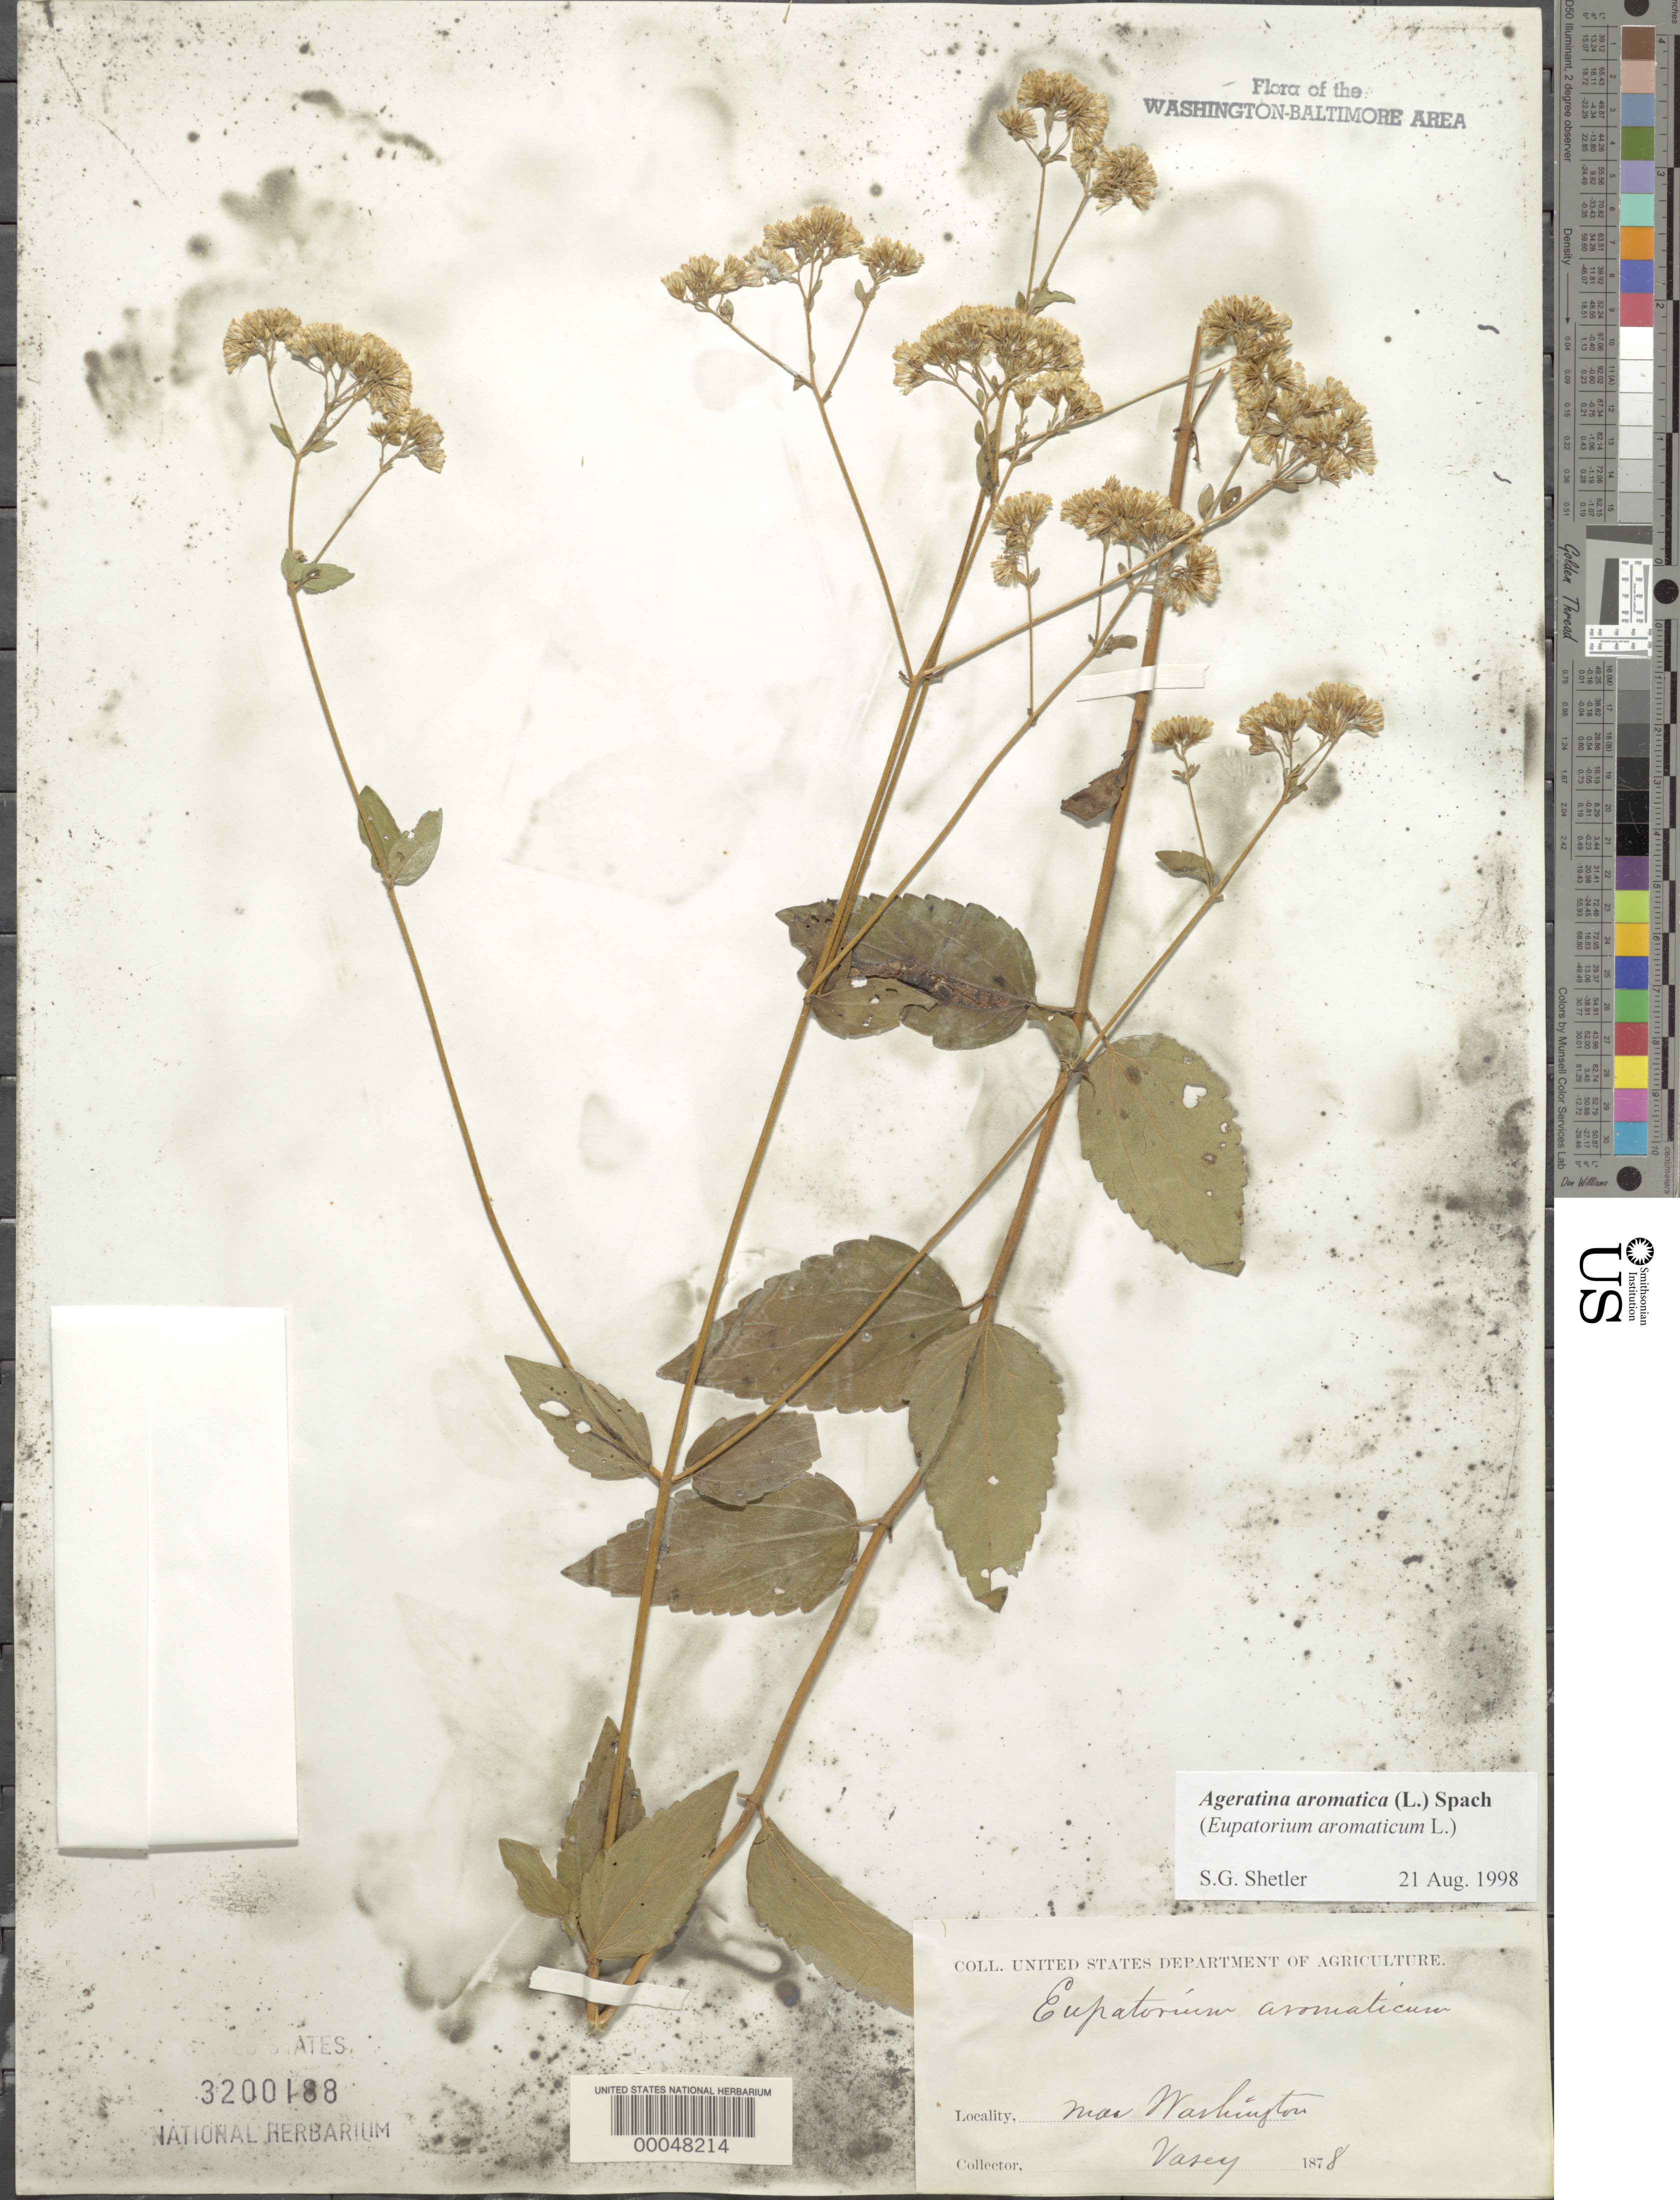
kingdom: Plantae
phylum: Tracheophyta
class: Magnoliopsida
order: Asterales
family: Asteraceae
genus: Ageratina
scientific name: Ageratina aromatica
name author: (L.) Spach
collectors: G. R. Vasey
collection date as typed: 1878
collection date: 1878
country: United States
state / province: District of Columbia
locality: Near Washington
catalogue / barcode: US 3200188